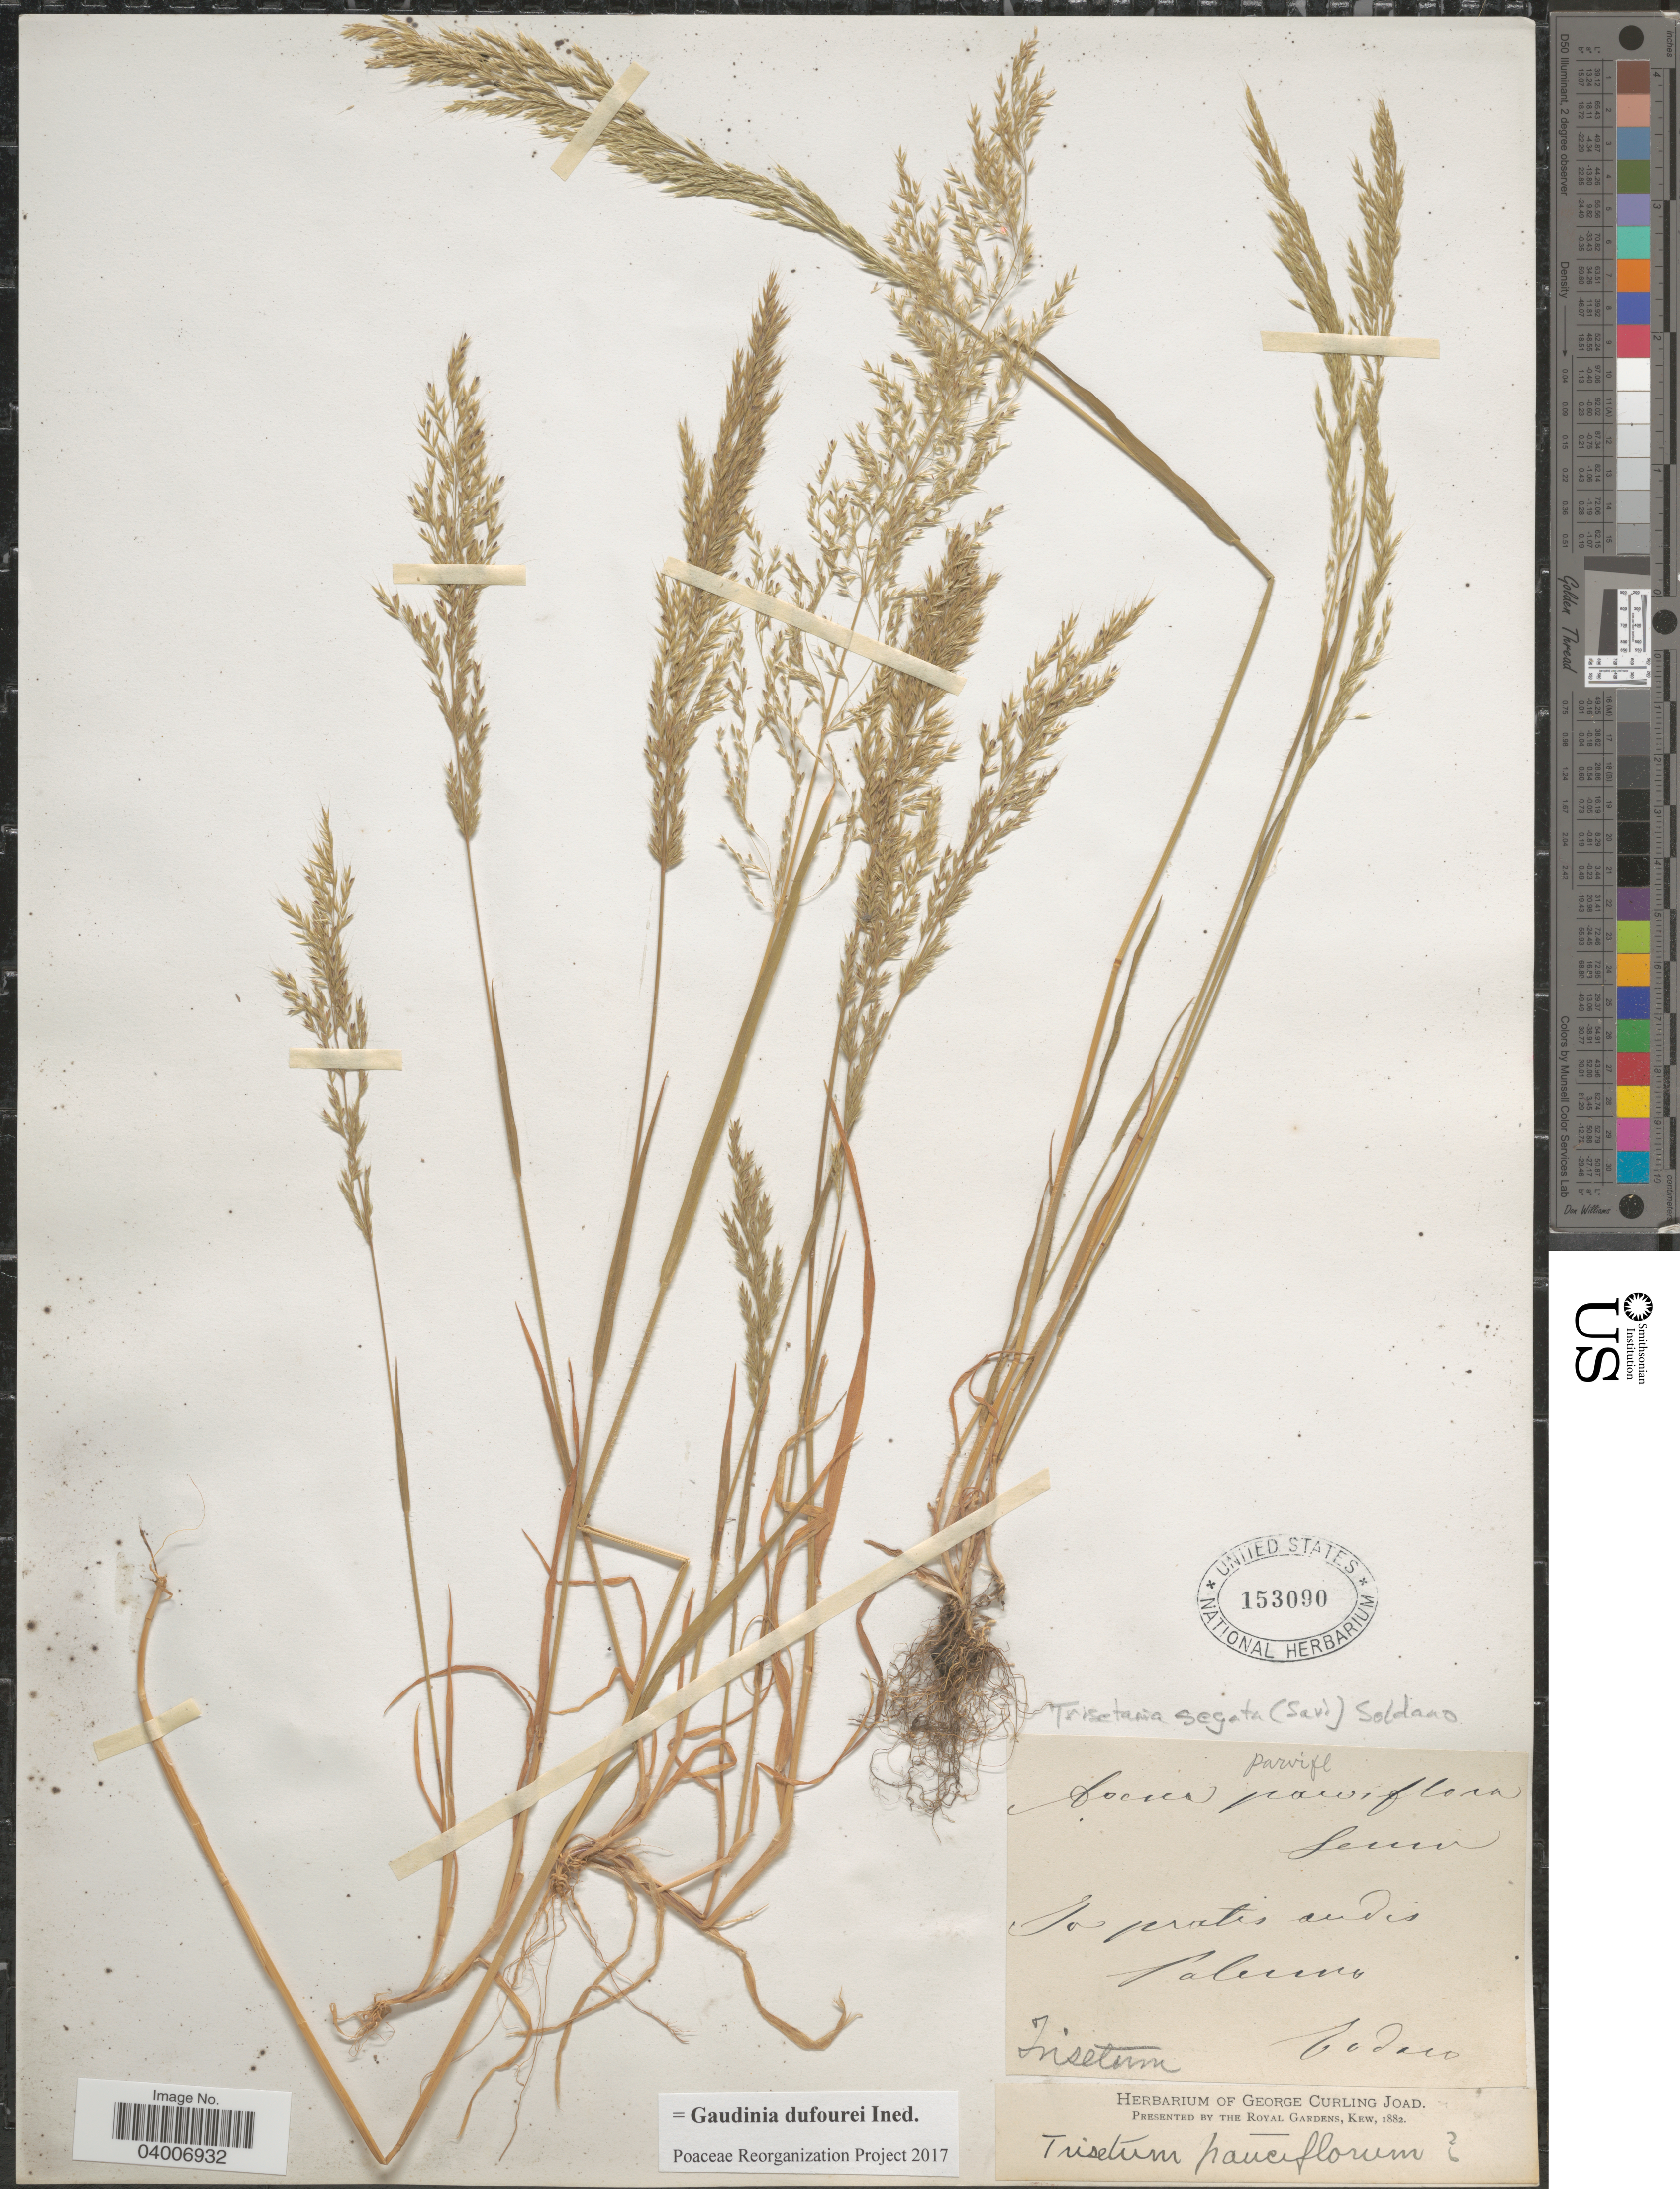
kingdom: Plantae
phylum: Tracheophyta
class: Liliopsida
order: Poales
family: Poaceae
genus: Gaudinia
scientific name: Gaudinia dufourei ined.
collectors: Todaro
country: Italy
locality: In pratis andis Palermo.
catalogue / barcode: US 153090